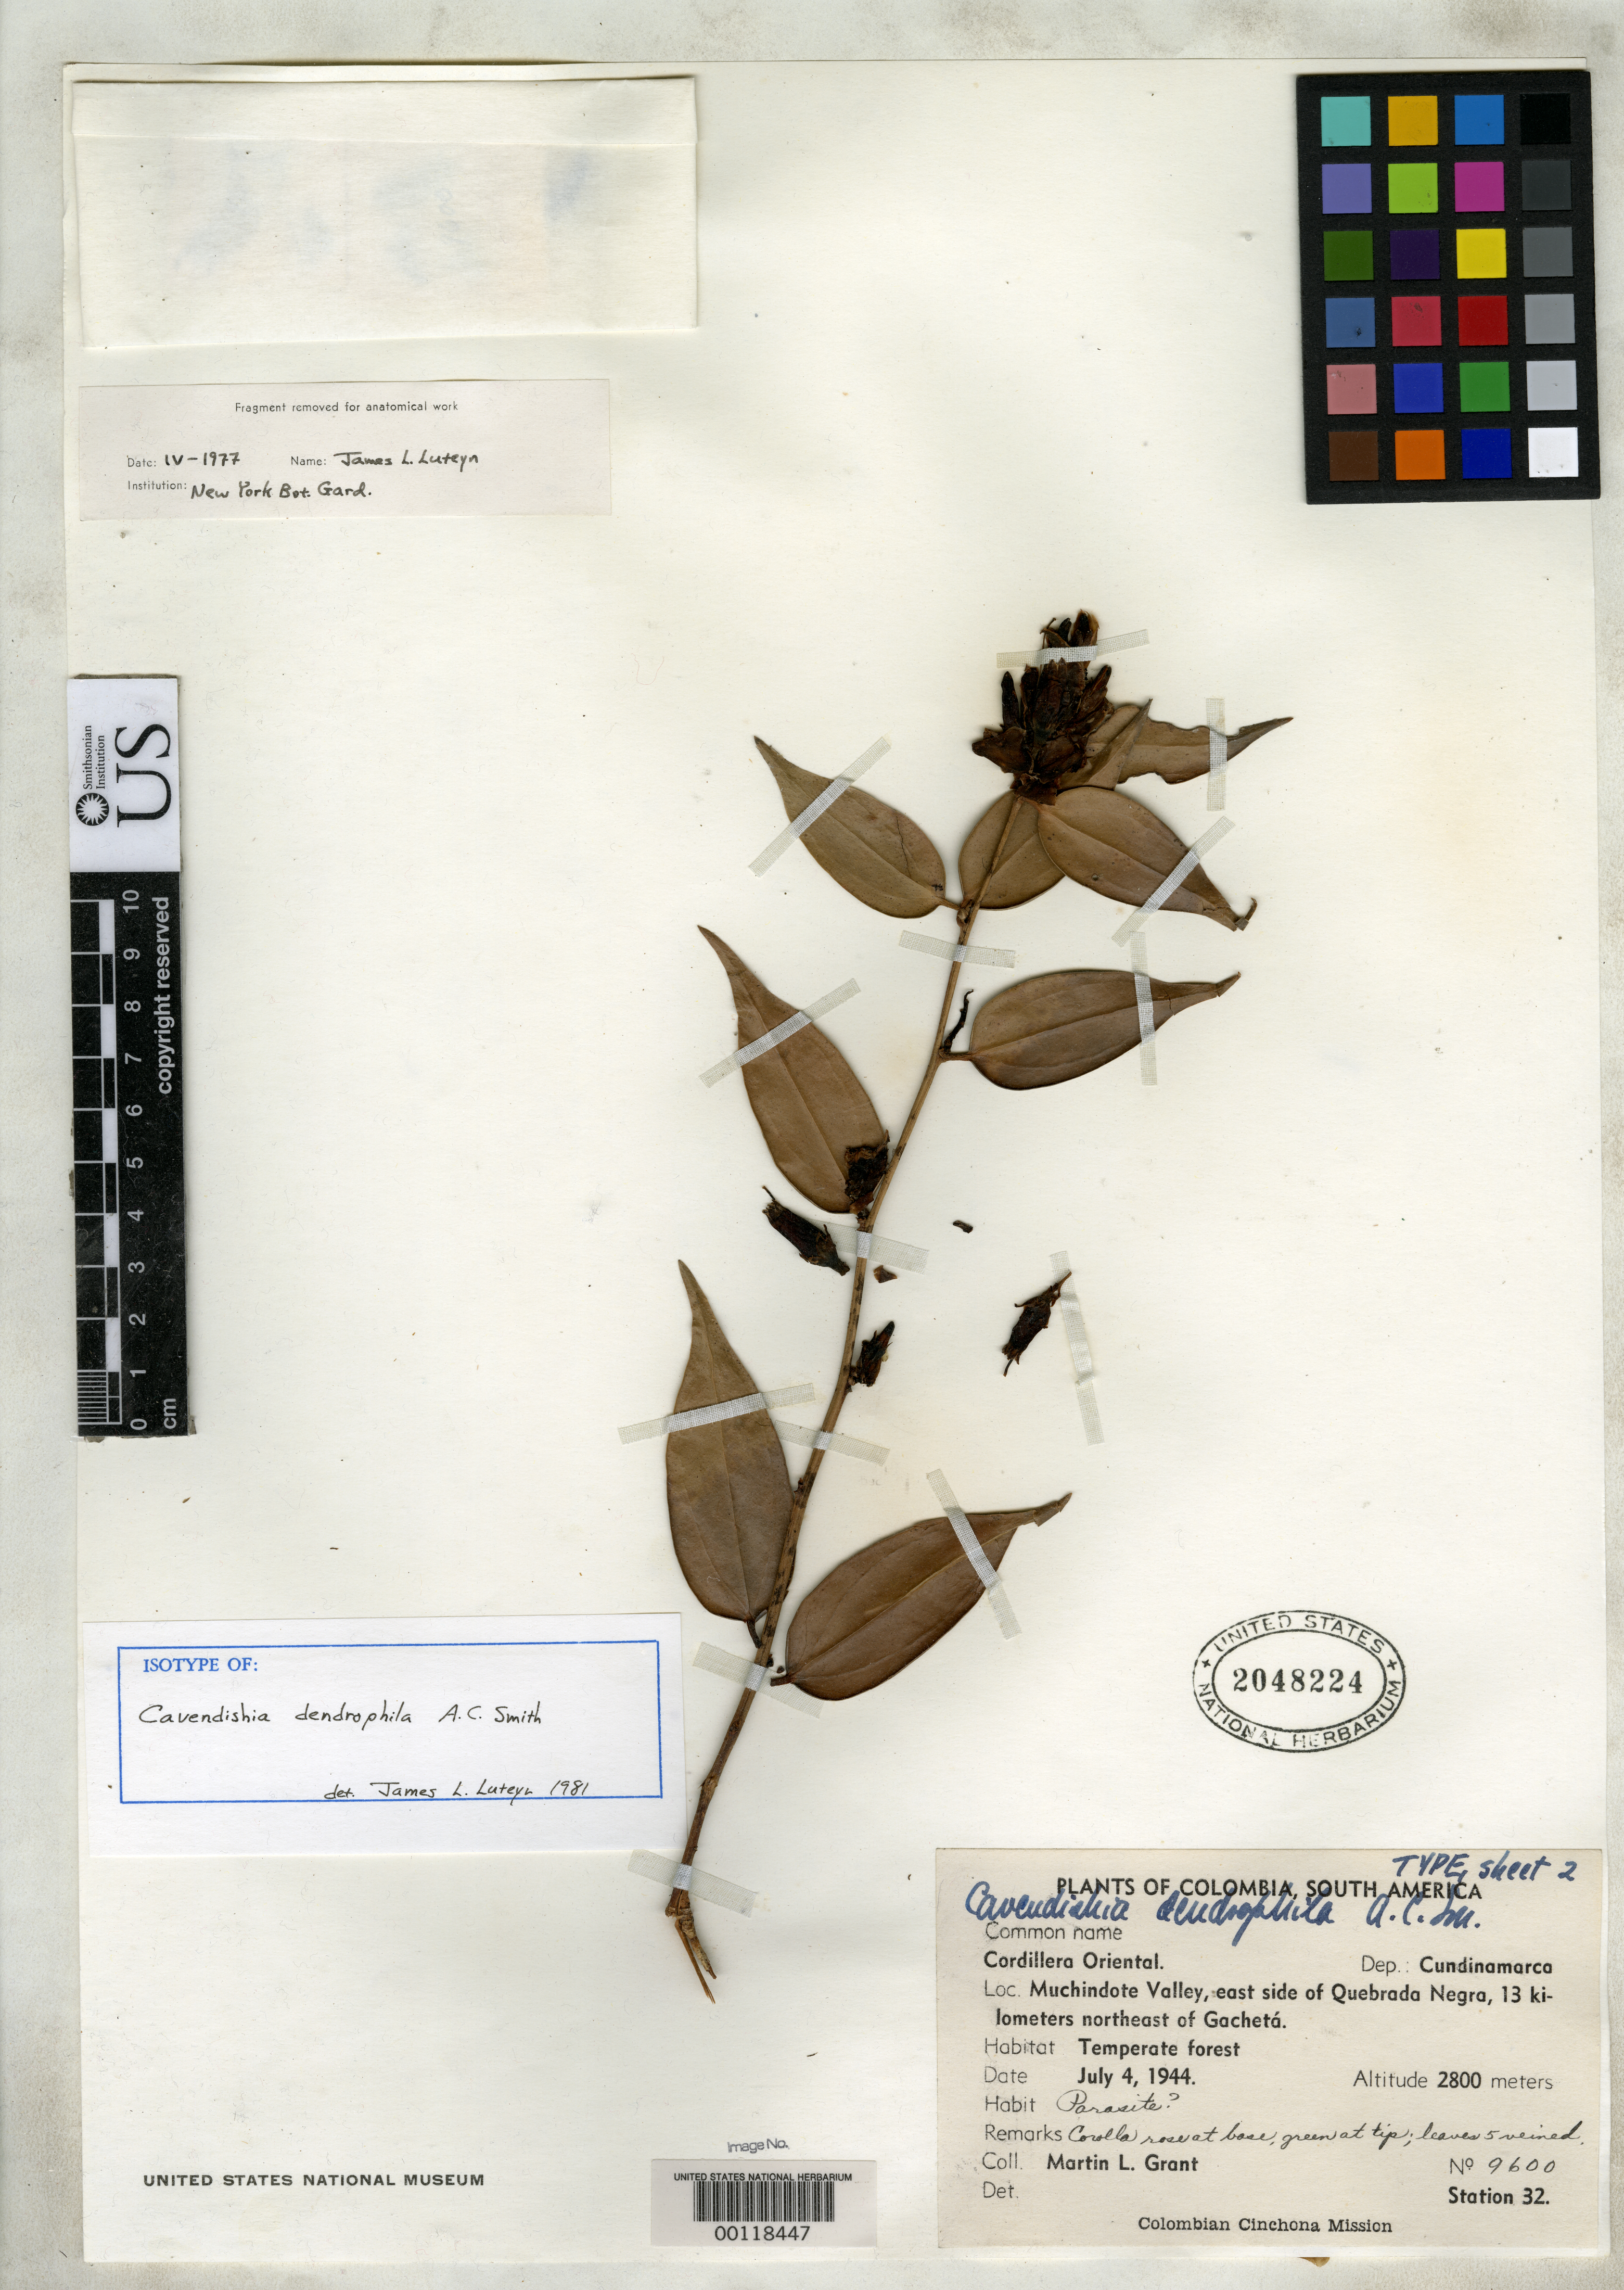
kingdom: Plantae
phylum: Tracheophyta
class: Magnoliopsida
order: Ericales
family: Ericaceae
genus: Cavendishia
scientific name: Cavendishia dendrophila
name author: A.C. Sm.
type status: Isotype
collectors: M. L. Grant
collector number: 9600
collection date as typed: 04 Jul 1944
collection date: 1944-07-04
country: Colombia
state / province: Cundinamarca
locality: Muchindote Valley, E side of Quebrada Negra, 13 km NE of Gacheta.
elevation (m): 2800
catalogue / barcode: US 2048224